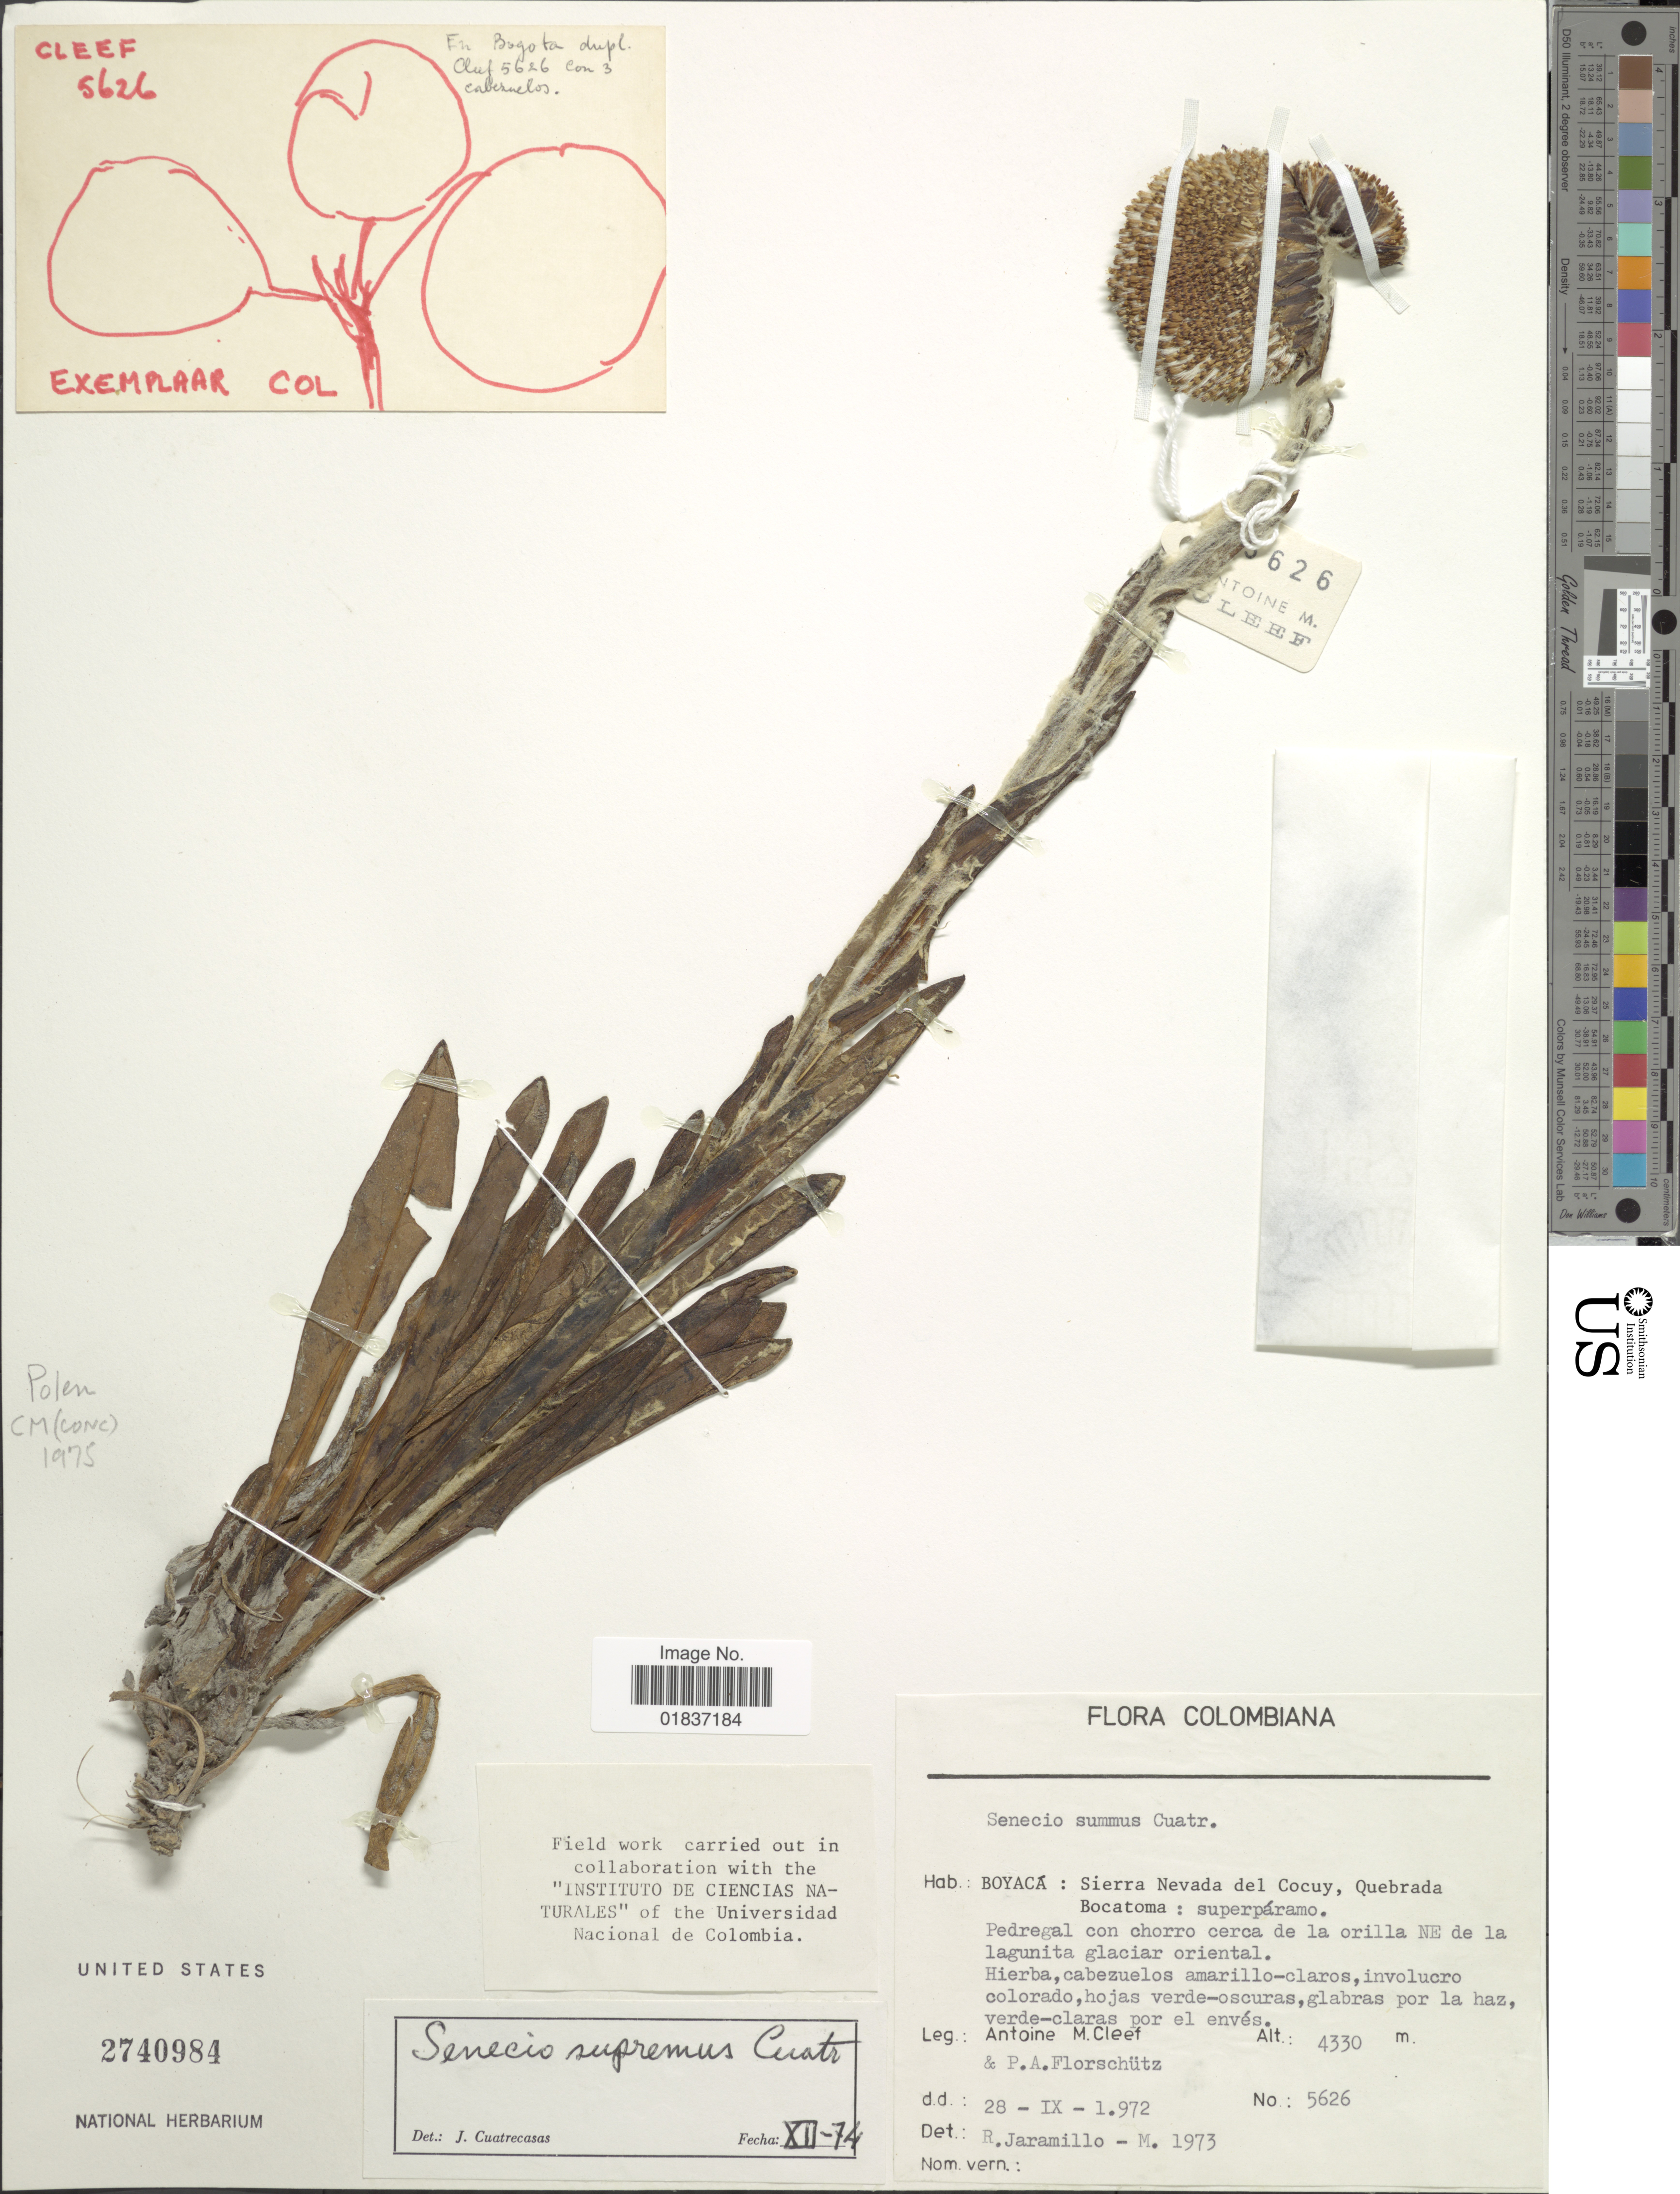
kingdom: Plantae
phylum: Tracheophyta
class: Magnoliopsida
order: Asterales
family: Asteraceae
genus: Senecio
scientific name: Senecio supremus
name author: Cuatrec.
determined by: Salomon, Luciana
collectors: R. Jaramillo M.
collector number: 5626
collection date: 1972-09-28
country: Colombia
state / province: Boyacá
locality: Boyacá: Sierra Nevada del Cocuy, Quebrada Bocatoma.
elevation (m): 4330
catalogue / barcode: US 2740984